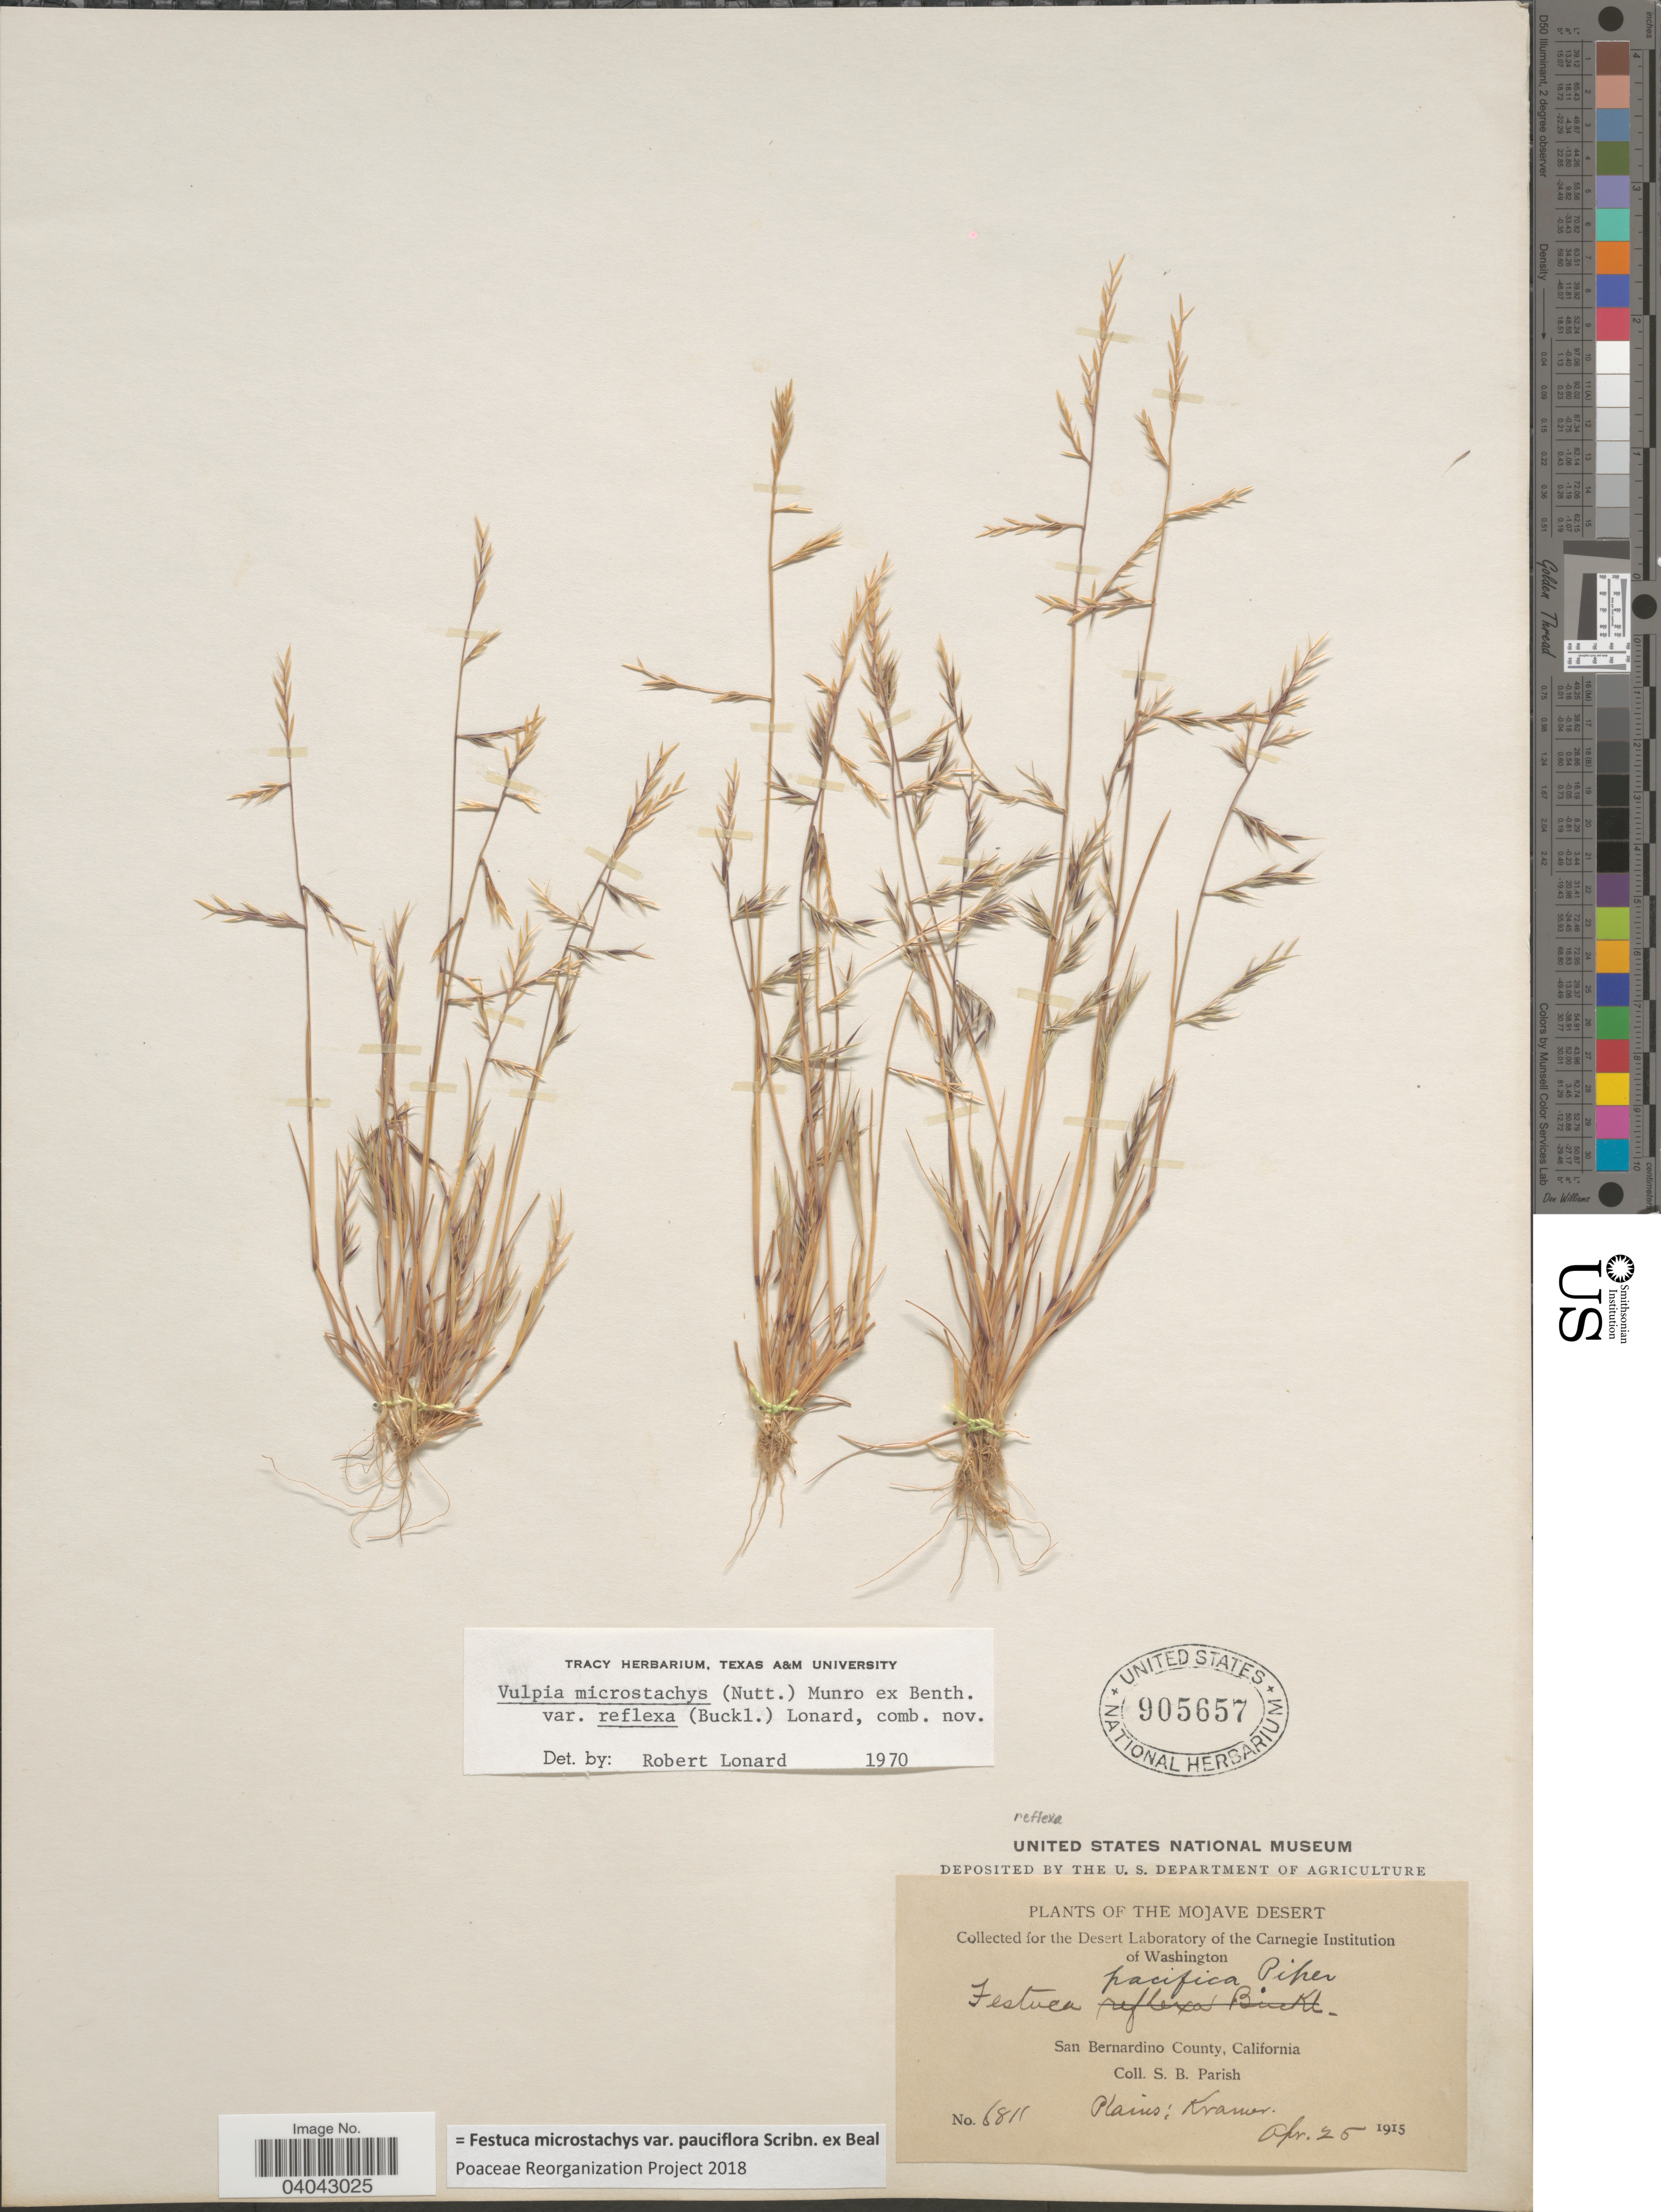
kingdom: Plantae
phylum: Tracheophyta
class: Liliopsida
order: Poales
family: Poaceae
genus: Festuca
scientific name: Festuca microstachys var. pauciflora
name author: Scribn. ex W.J. Beal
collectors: S. B. Parish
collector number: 6811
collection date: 1915-04-25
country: United States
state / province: California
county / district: San Bernardino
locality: The Mojave Desert. San Bernardino County. Plains: Kramer.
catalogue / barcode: US 905657